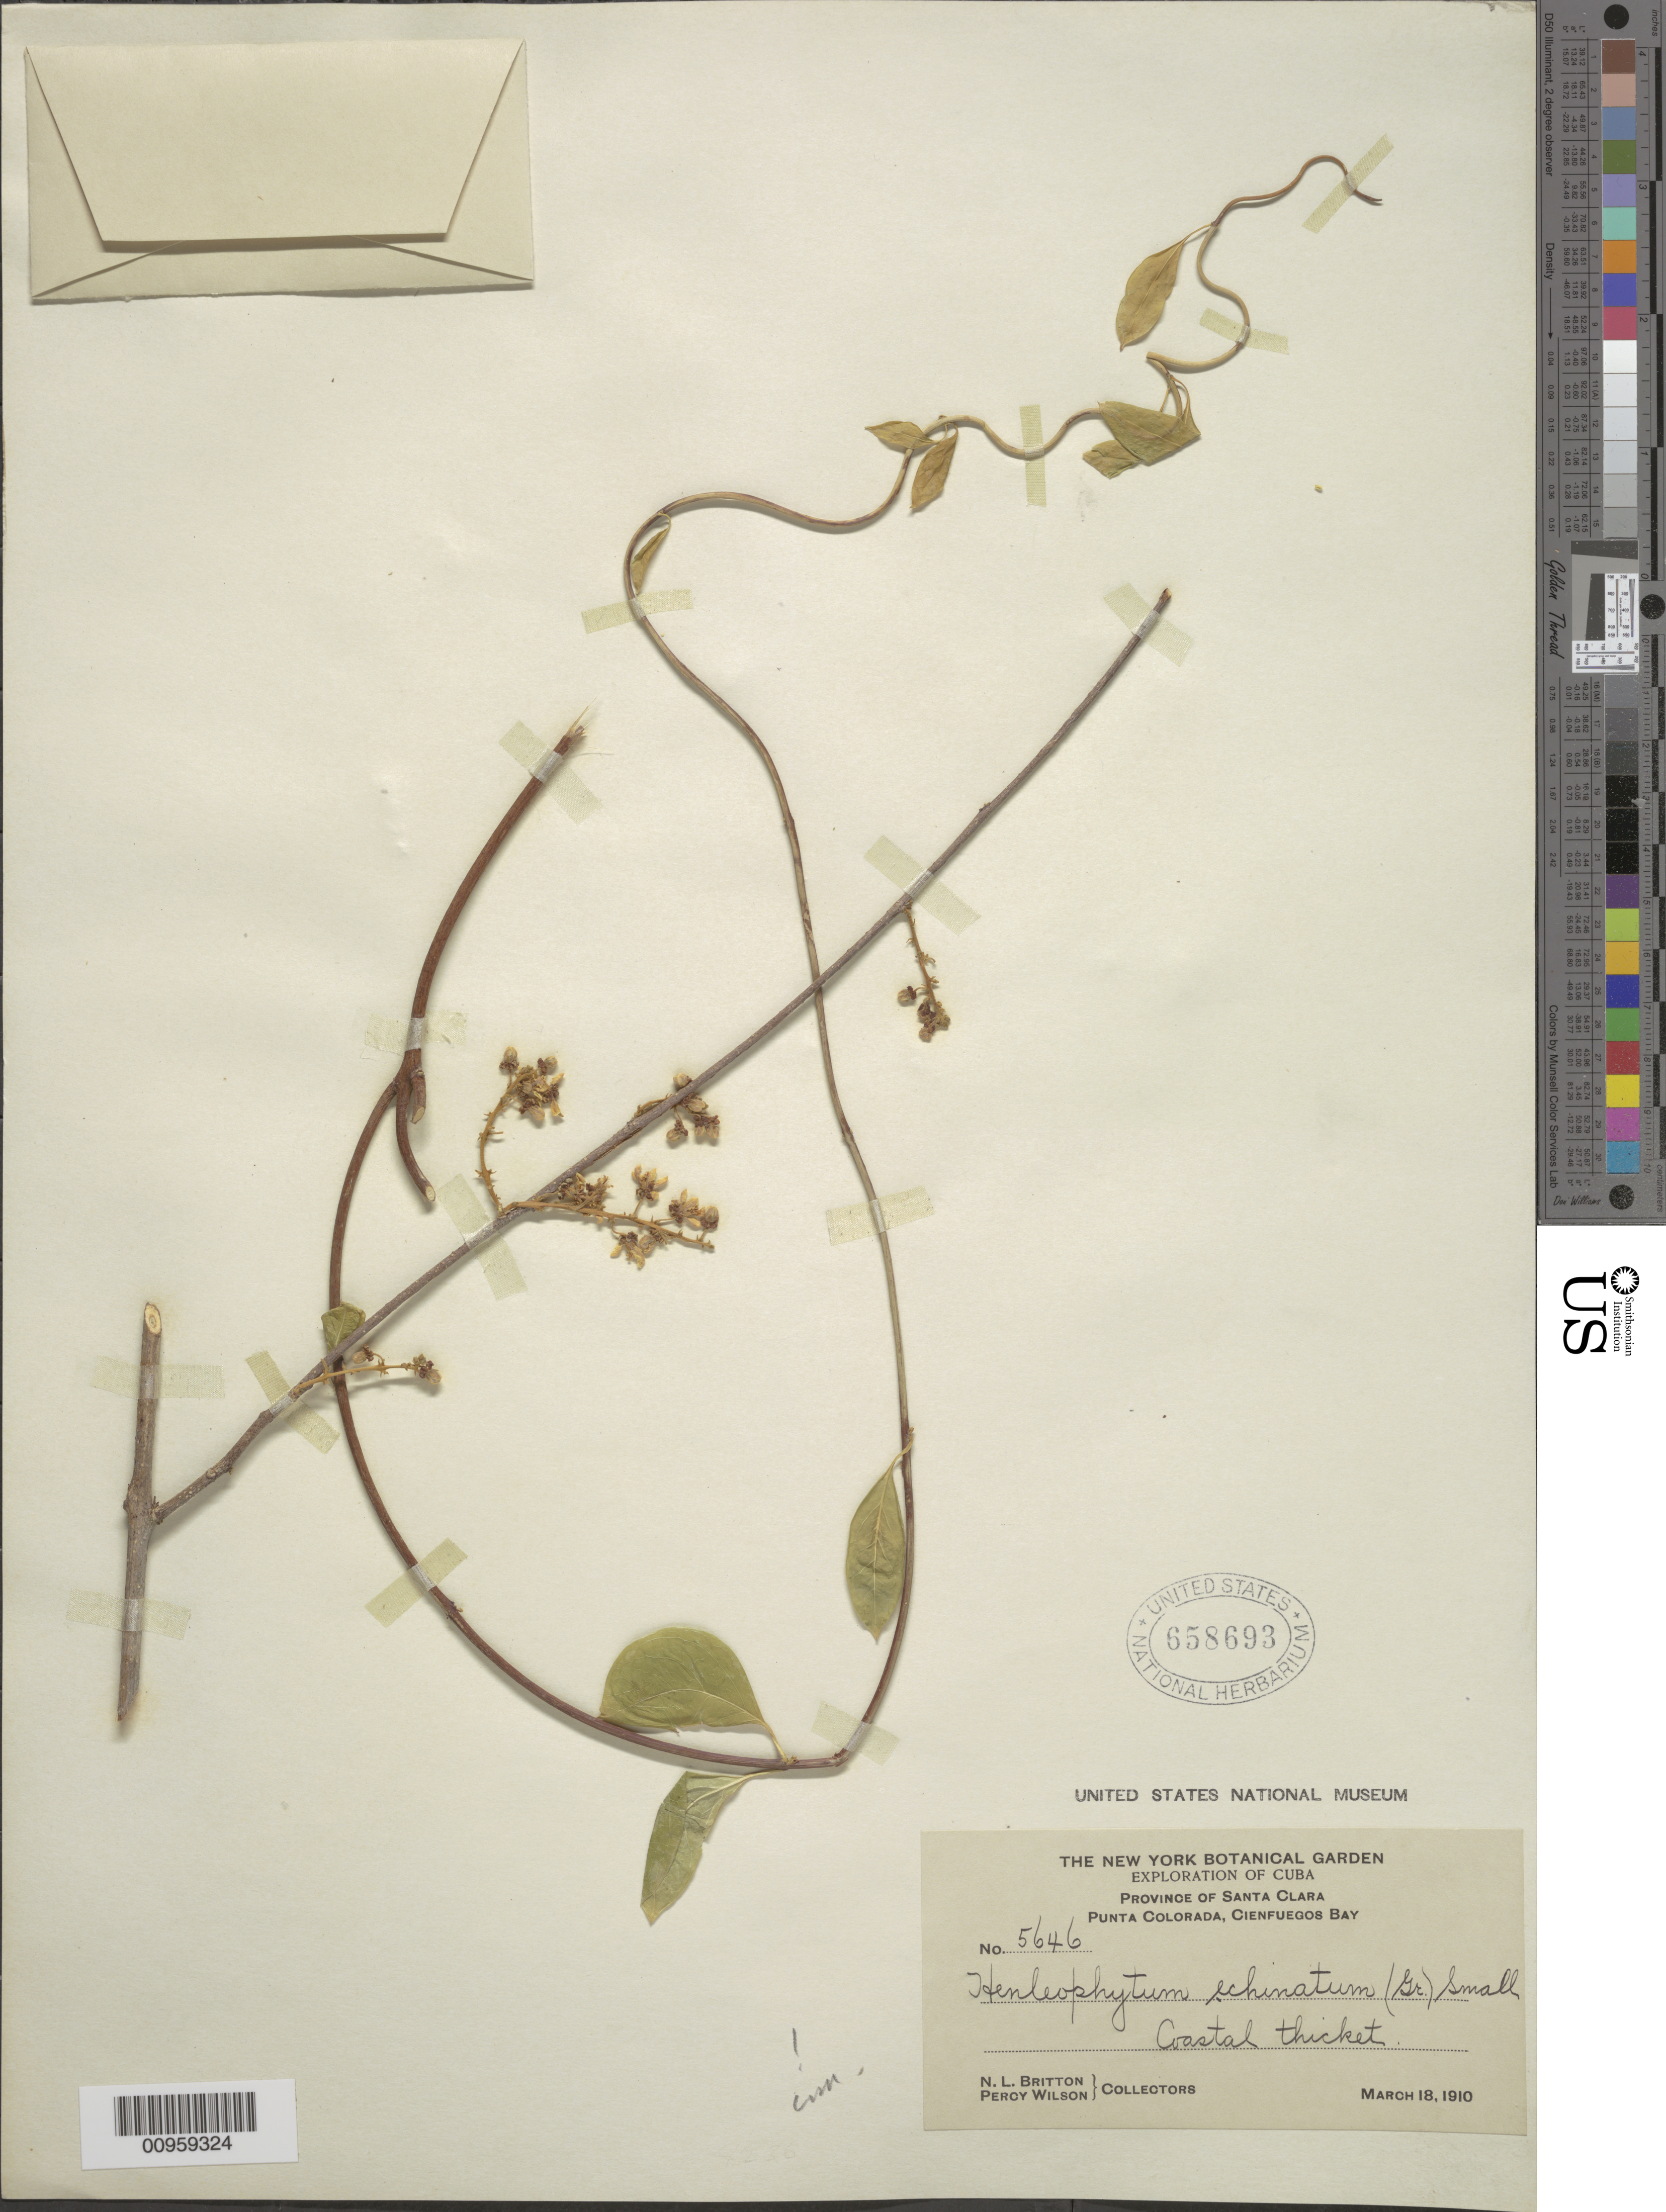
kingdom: Plantae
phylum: Tracheophyta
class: Magnoliopsida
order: Malpighiales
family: Malpighiaceae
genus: Henleophytum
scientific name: Henleophytum echinatum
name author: (Griseb.) Small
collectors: N. Britton & P. Wilson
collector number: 5646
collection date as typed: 18 Mar 1910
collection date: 1910-03-18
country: Cuba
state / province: Las Villas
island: Cuba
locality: Province of Santa Clara, Punta Colorada, Cienfuegos Bay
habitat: Coastal thicket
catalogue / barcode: US 658693